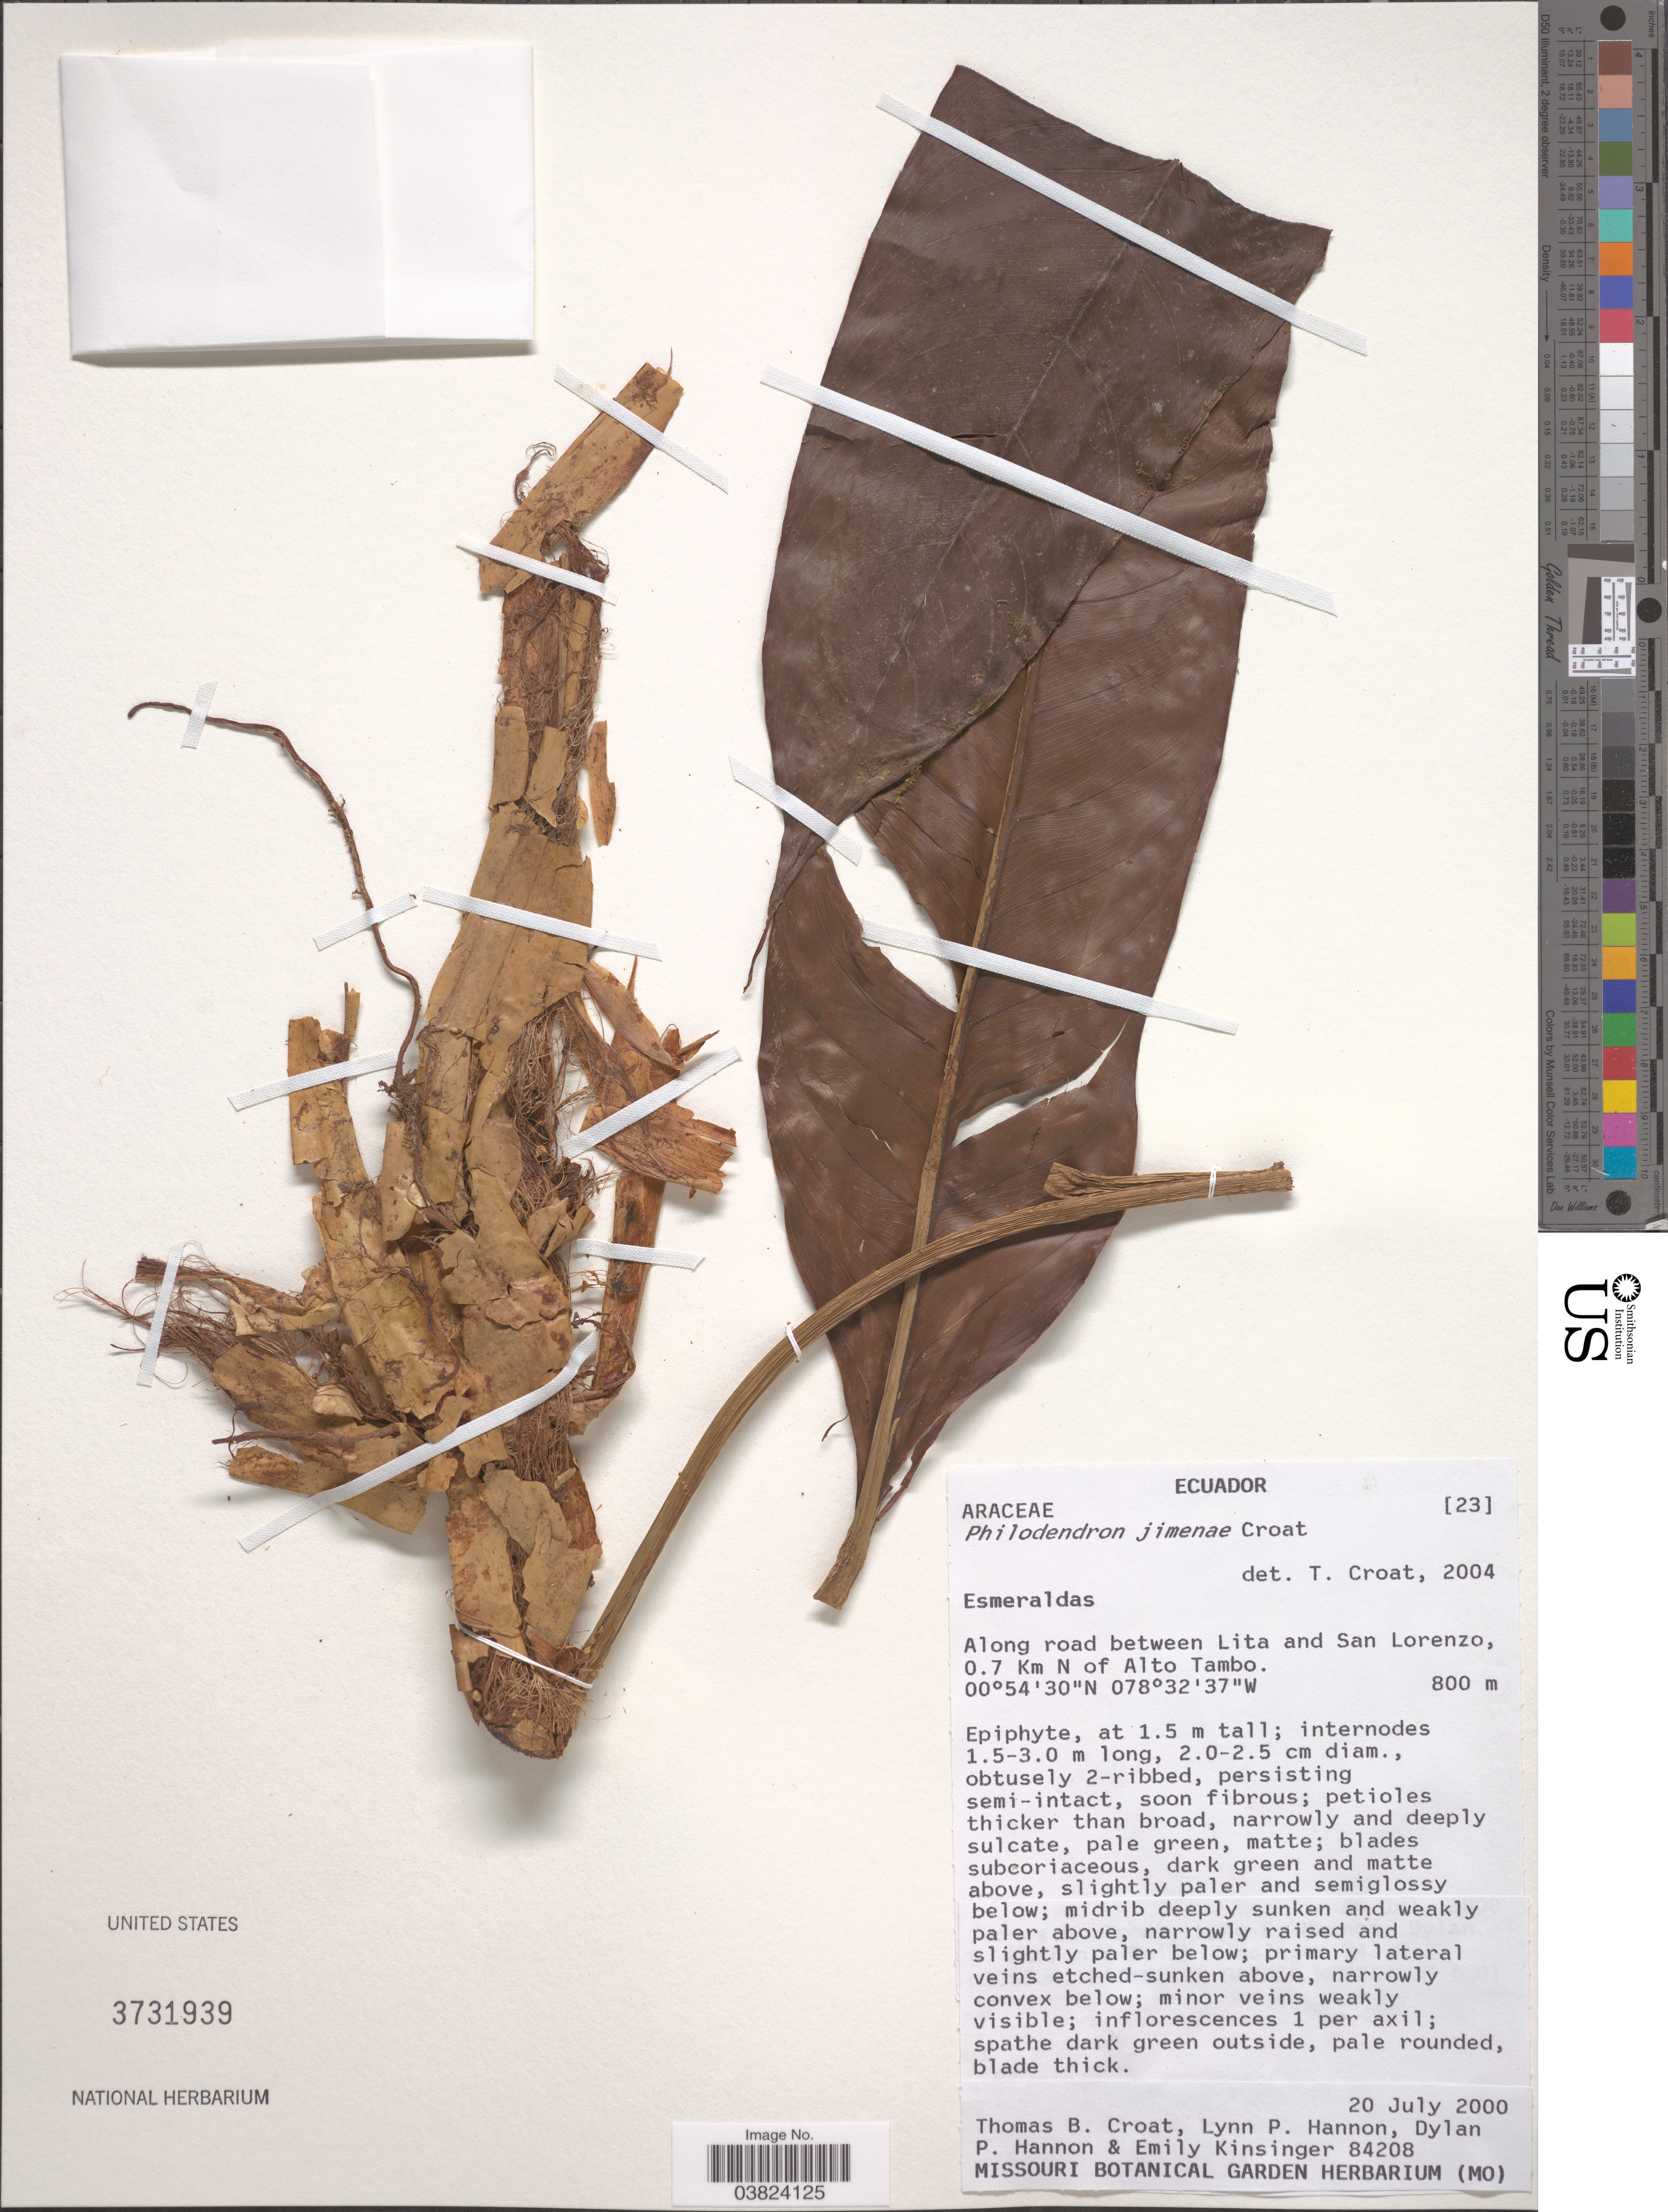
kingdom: Plantae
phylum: Tracheophyta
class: Liliopsida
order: Alismatales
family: Araceae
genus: Philodendron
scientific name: Philodendron jimenae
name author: Croat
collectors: T. B. Croat, L. Hannon, D. Hannon & E. Kinsinger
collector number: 84208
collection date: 2000-07-20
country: Ecuador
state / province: Esmeraldas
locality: Along road between Lita and San Lorenzo, 0.7 Km N of Alto Tambo.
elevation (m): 800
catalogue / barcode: US 3731939